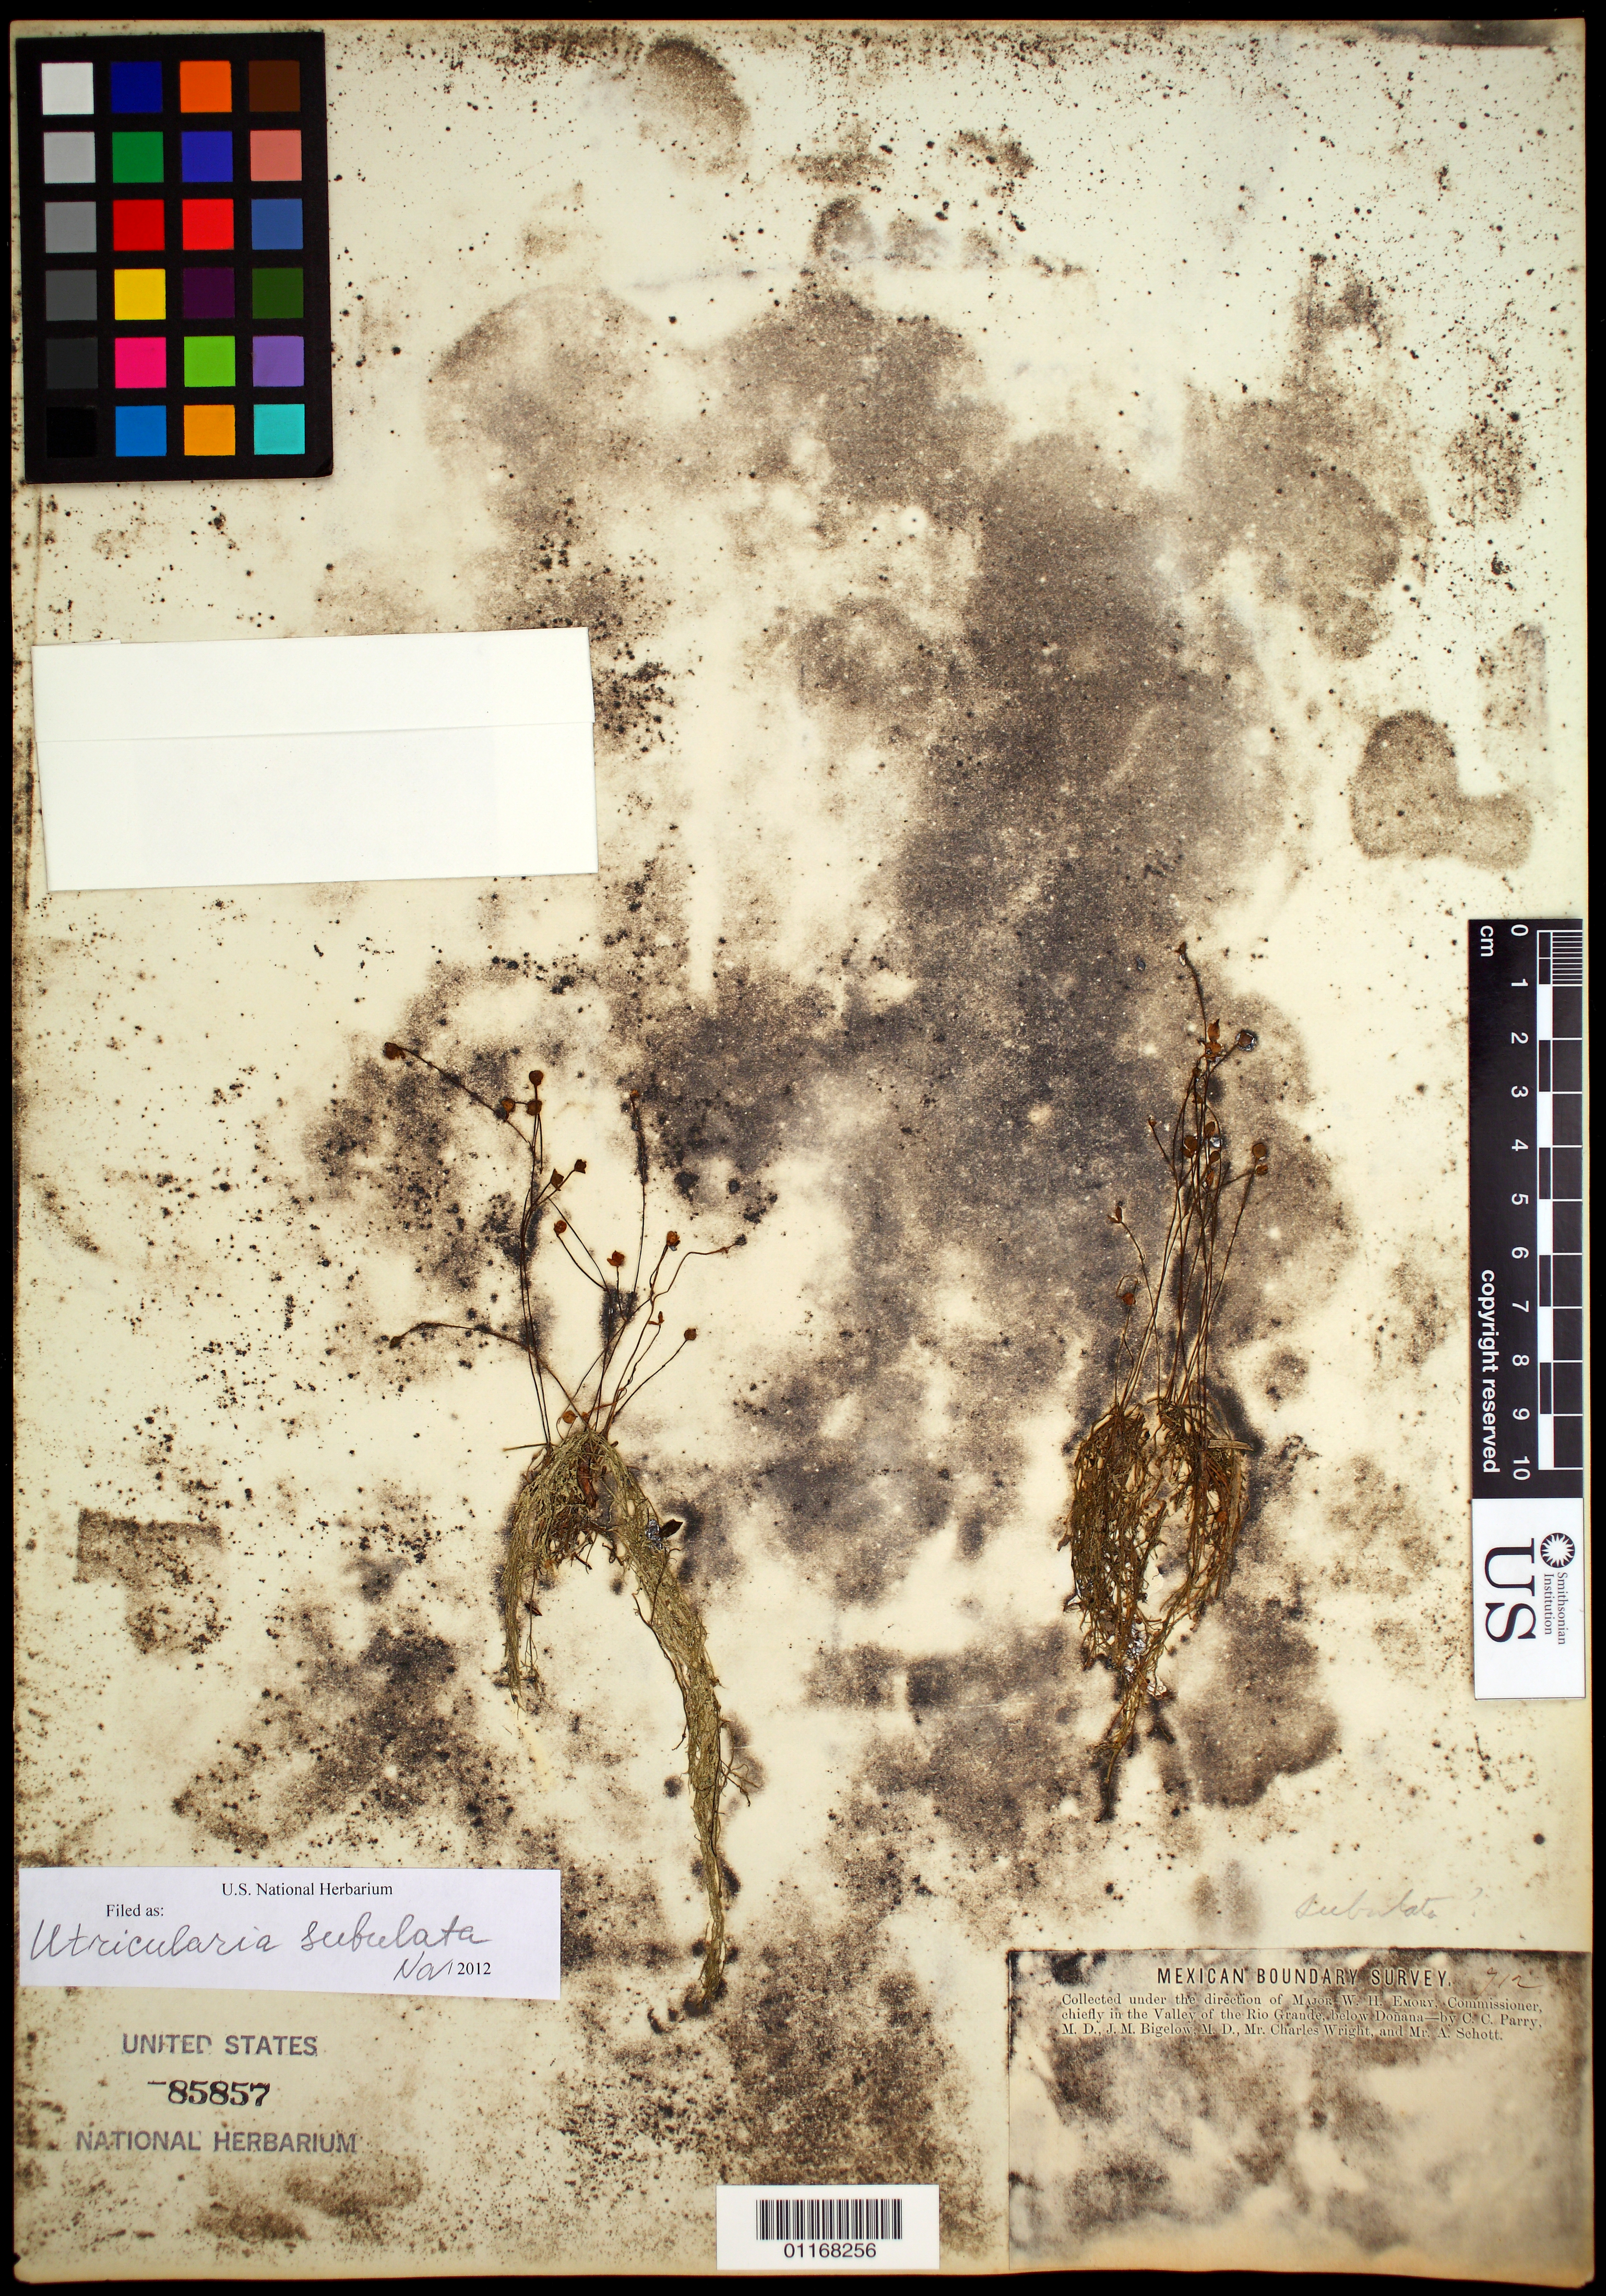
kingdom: Plantae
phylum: Tracheophyta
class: Magnoliopsida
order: Lamiales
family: Lentibulariaceae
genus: Utricularia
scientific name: Utricularia subulata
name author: L.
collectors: C. C. Parry, J. M. Bigelow, C. Wright & A. Schott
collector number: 912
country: United States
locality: in the Valley of the Rio Grande, below Donana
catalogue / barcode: US 85857